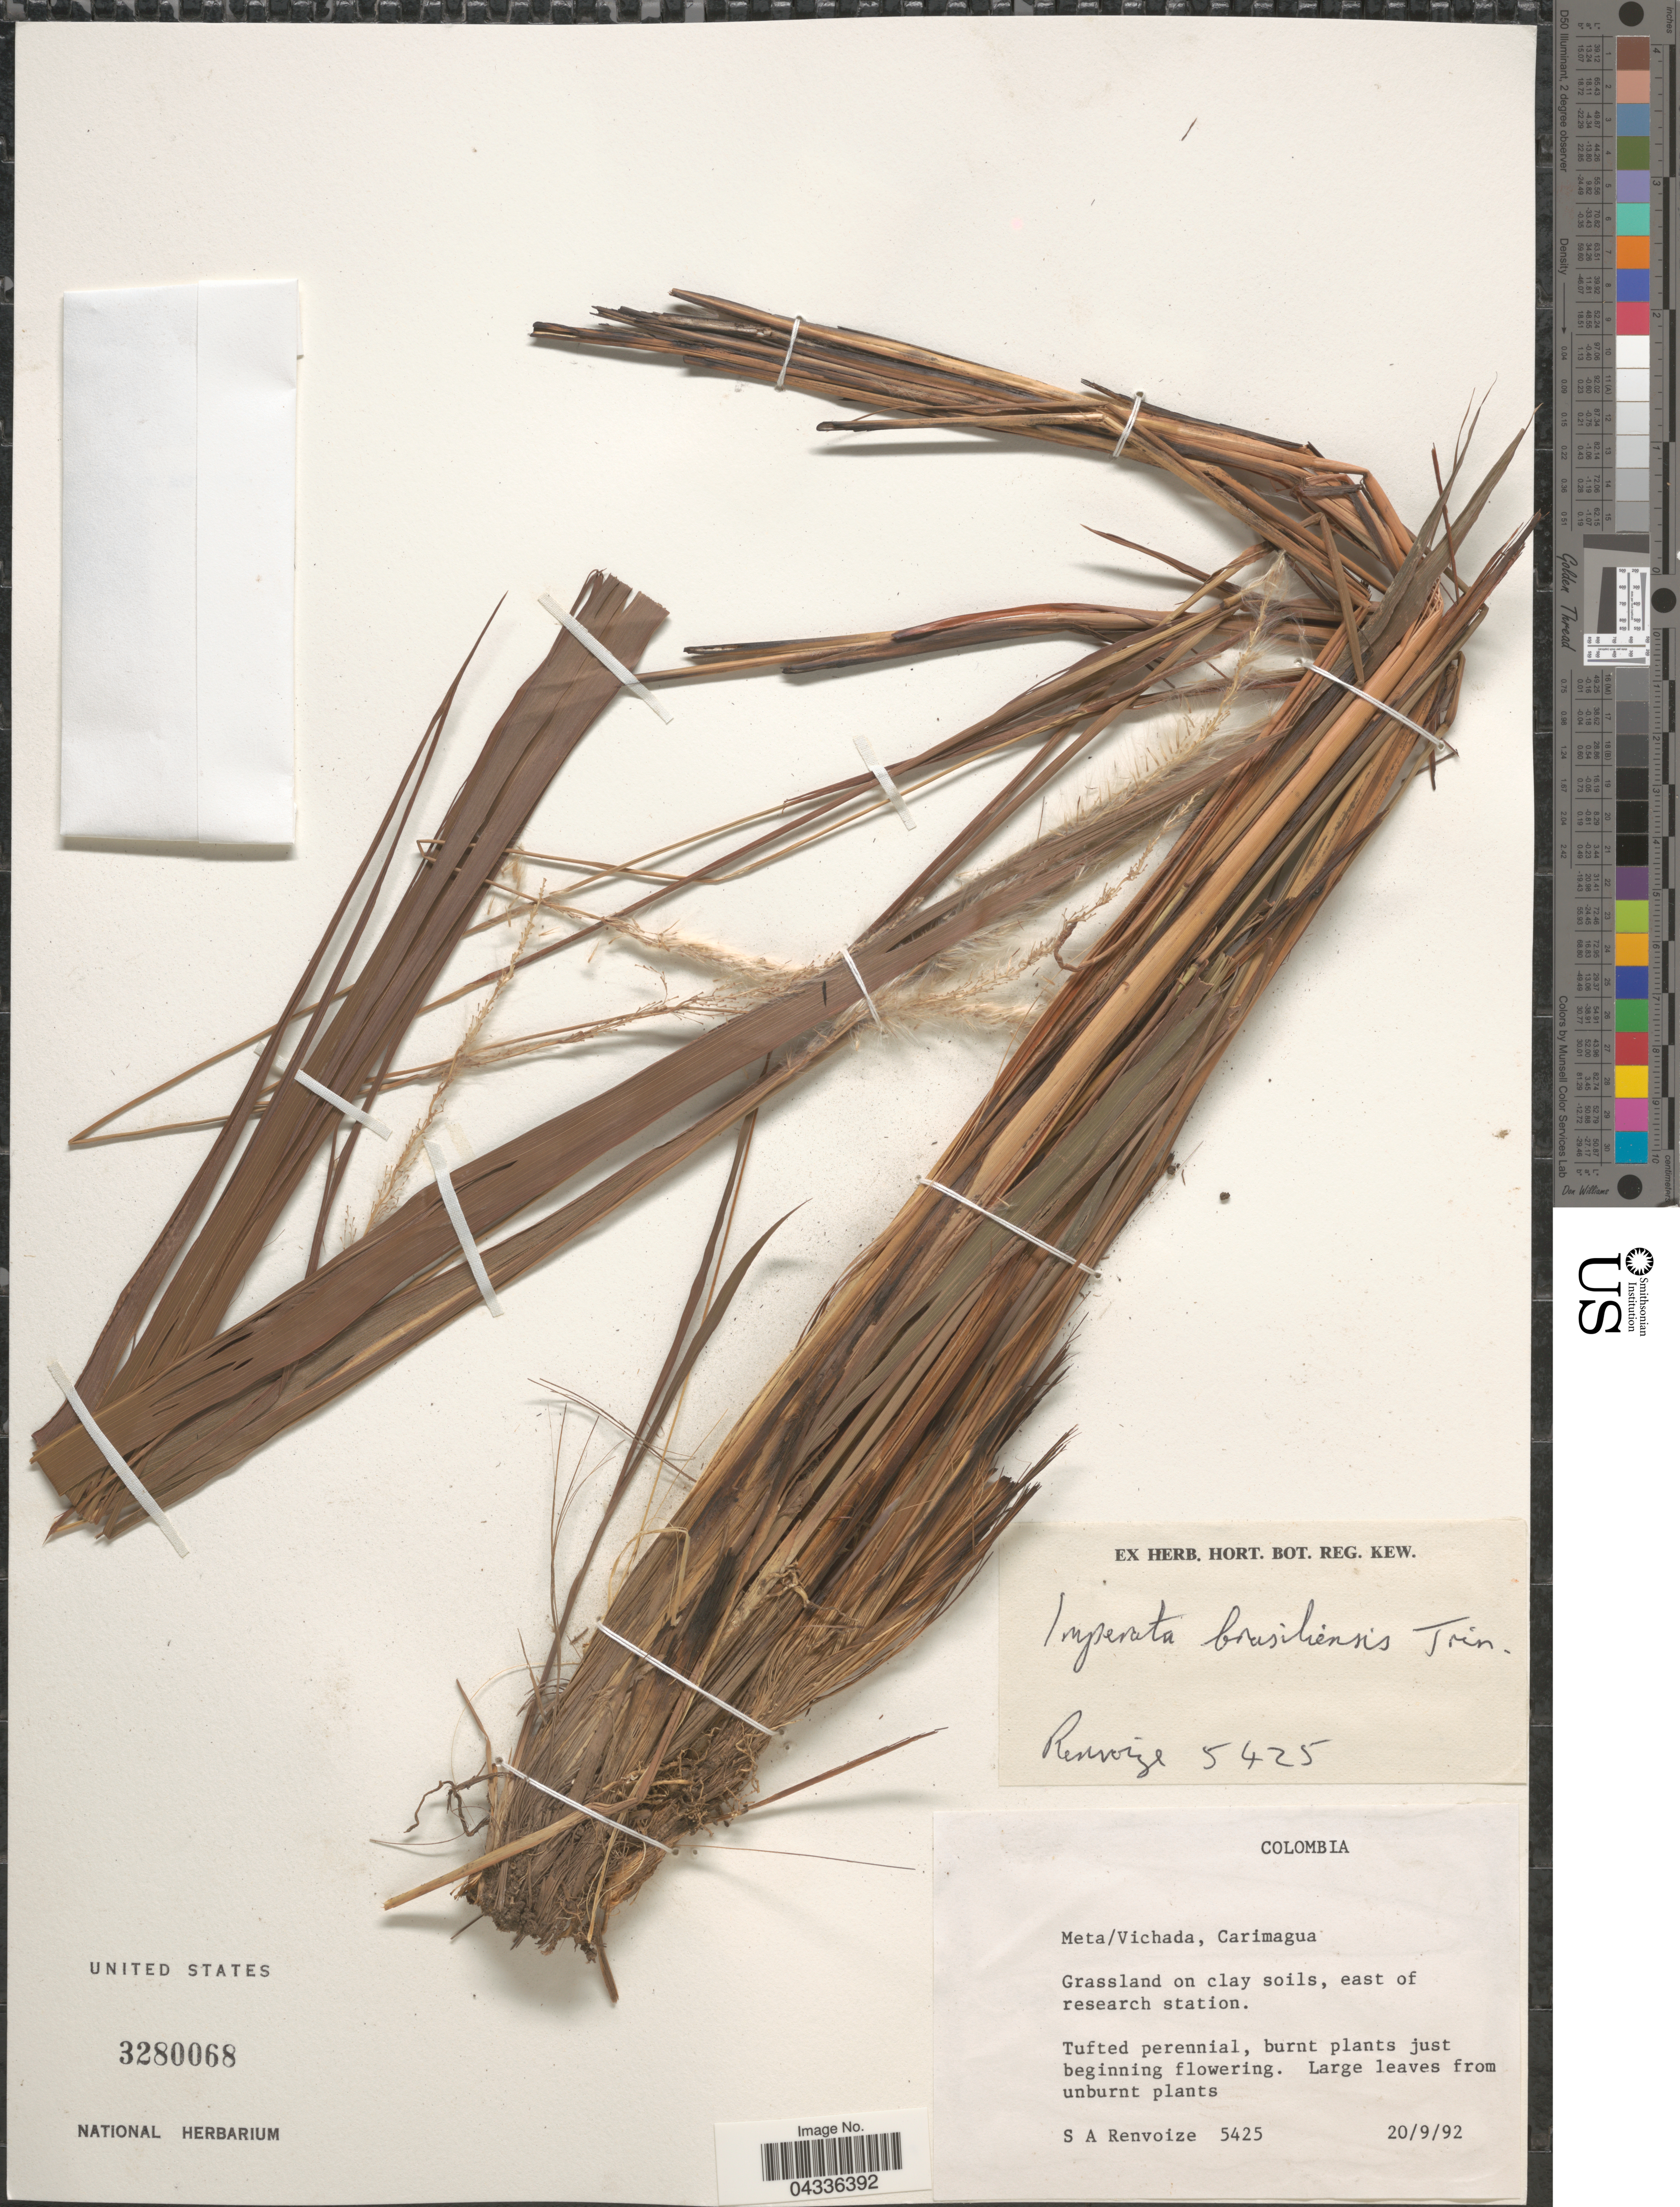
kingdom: Plantae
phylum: Tracheophyta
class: Liliopsida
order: Poales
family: Poaceae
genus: Imperata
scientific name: Imperata brasiliensis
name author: Trin.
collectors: S. A. Renvoize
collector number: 5425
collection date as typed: Transcribed d/m/y: 20/9/92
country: Colombia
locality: Meta/Vichada, Carimagua. East of research station.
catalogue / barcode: US 3280068